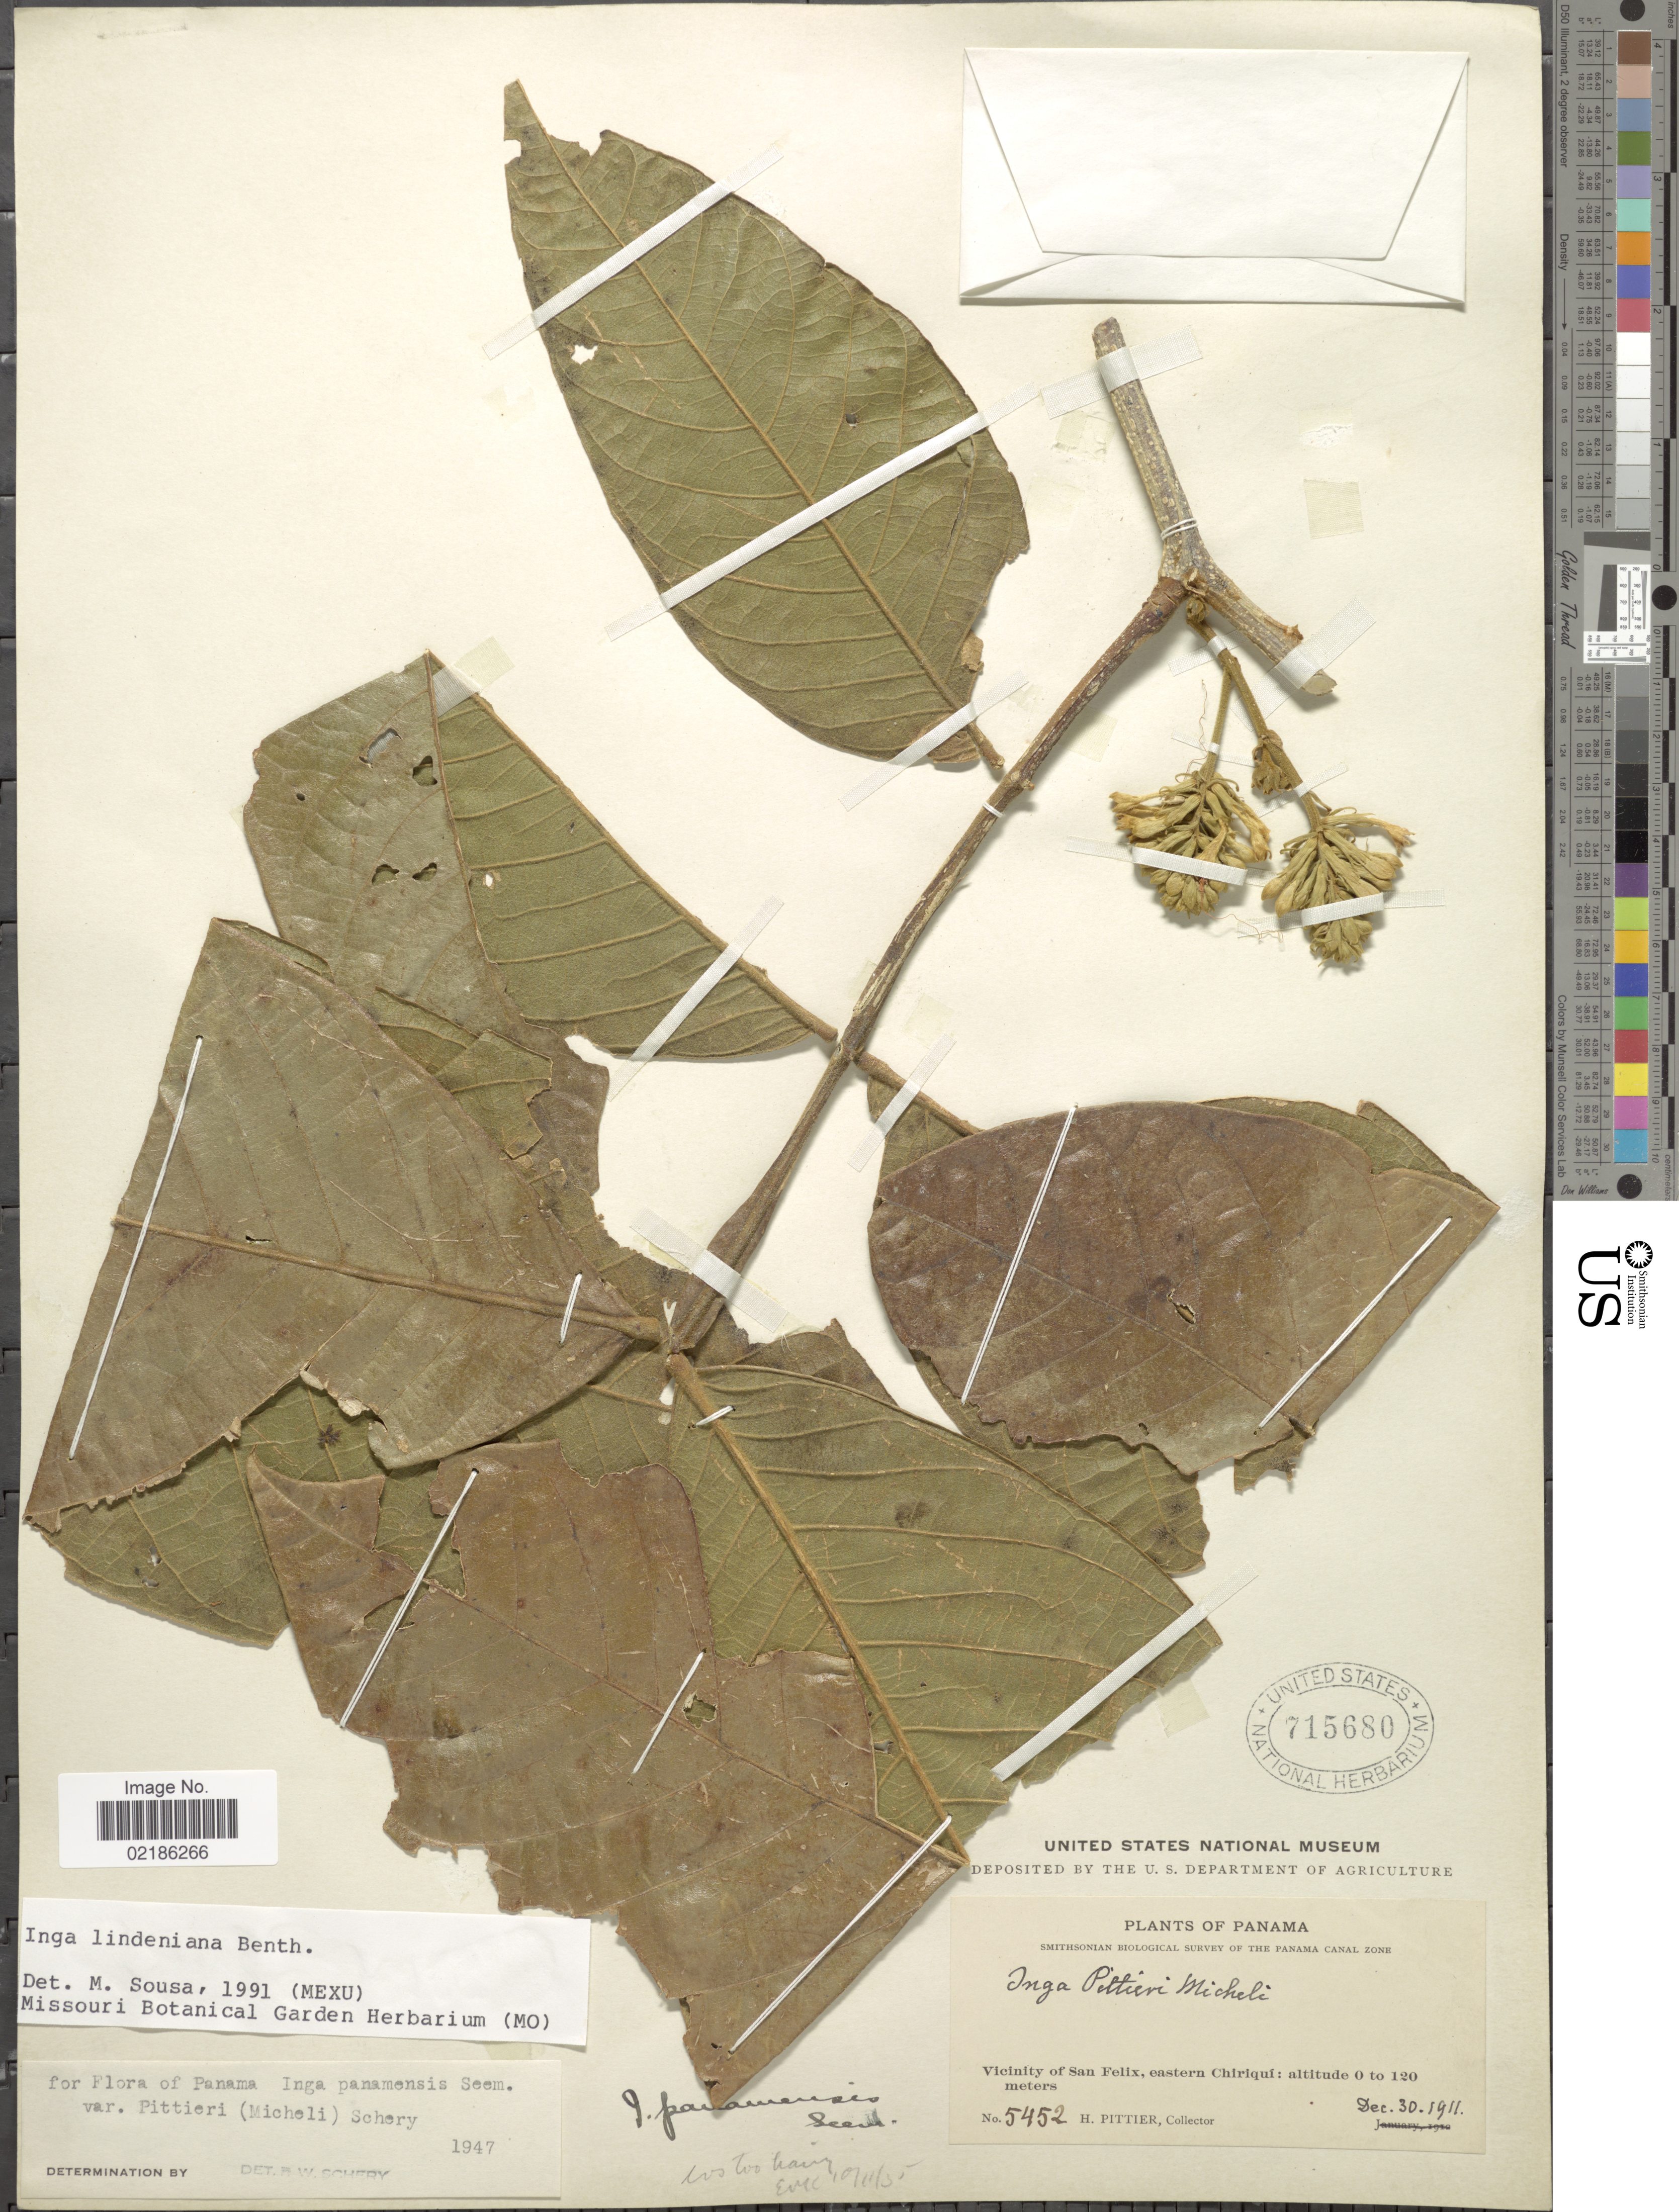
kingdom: Plantae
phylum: Tracheophyta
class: Magnoliopsida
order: Fabales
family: Fabaceae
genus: Inga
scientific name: Inga lindeniana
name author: Benth.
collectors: H. F. Pittier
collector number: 5452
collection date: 1911-12-30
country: Panama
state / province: Chiriqui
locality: Vicinity of San Felix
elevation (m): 0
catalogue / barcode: US 715680